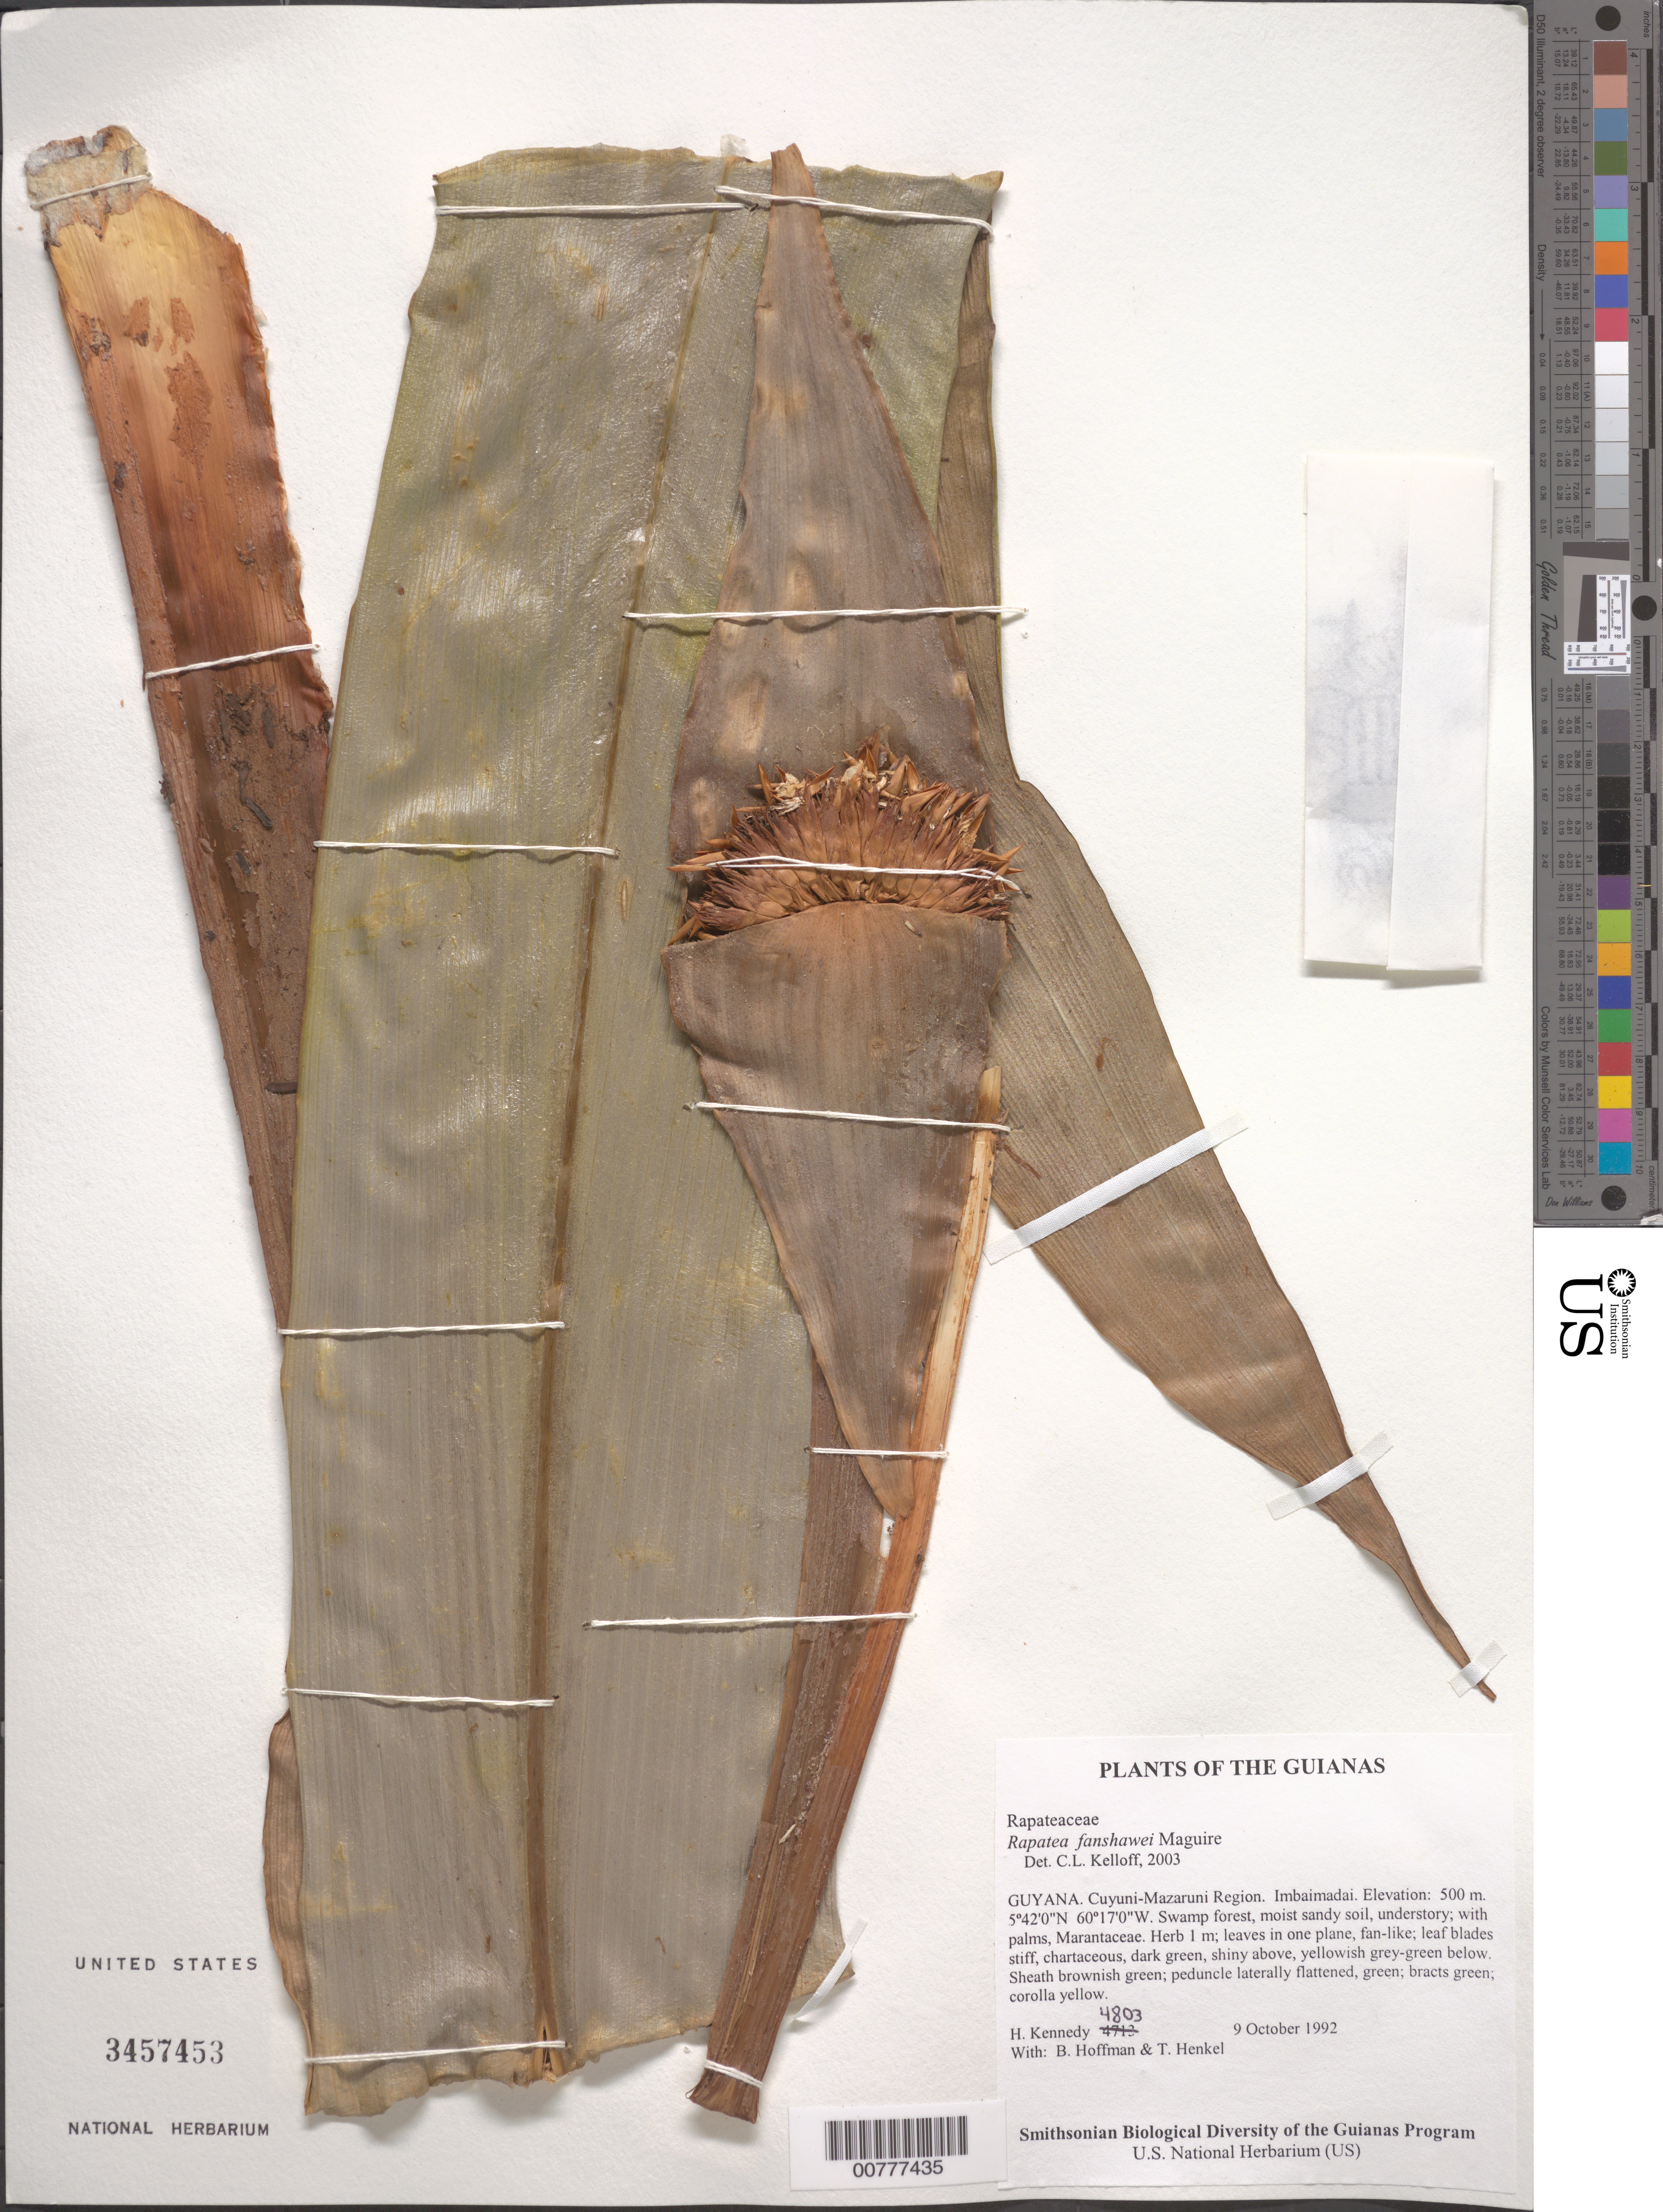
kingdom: Plantae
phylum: Tracheophyta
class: Liliopsida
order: Poales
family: Rapateaceae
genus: Rapatea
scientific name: Rapatea fanshawei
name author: Maguire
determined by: Kelloff, Carol L., (US), Smithsonian Institution - National Museum of Natural History (UNITED STATES)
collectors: H. Kennedy, B. Hoffman & T. Henkel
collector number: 4803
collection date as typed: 9 October 1992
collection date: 1992-10-09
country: Guyana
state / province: Cuyuni-Mazaruni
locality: Imbaimadai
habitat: Swamp forest, moist sandy soil, understory; with palms, Marantaceae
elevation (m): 500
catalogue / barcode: US 3457453